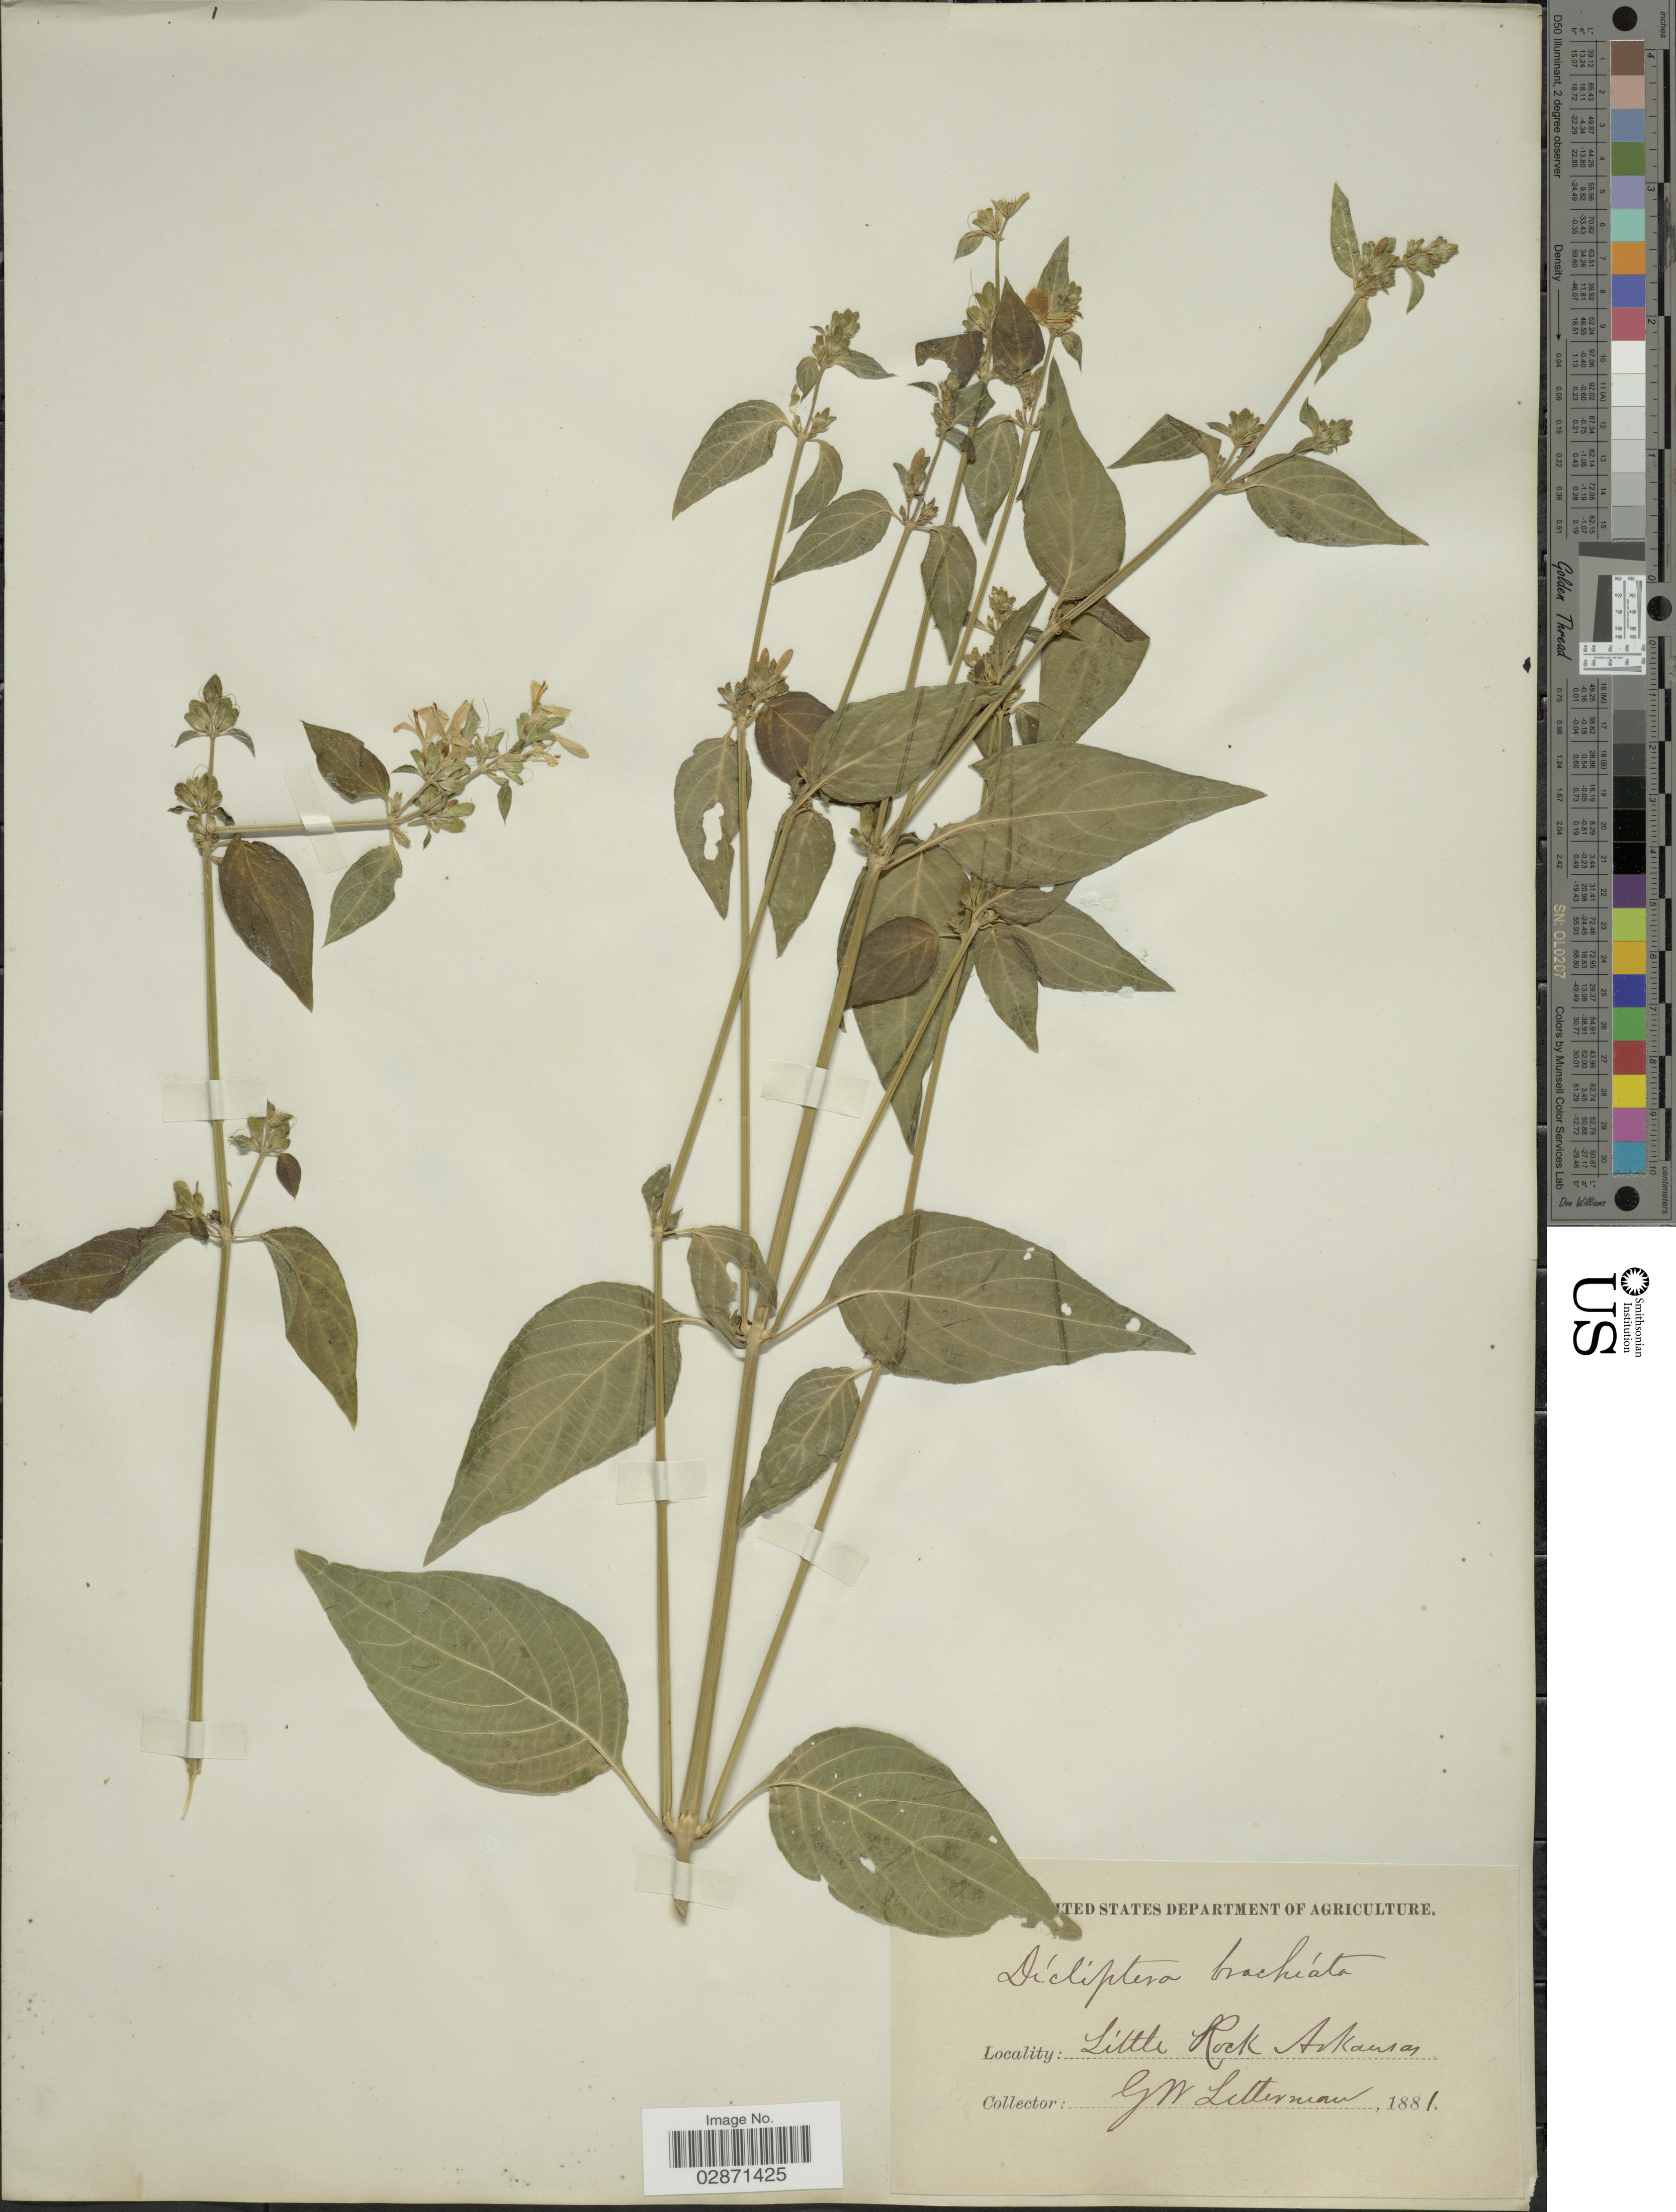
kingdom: Plantae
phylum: Tracheophyta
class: Magnoliopsida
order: Lamiales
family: Acanthaceae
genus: Dicliptera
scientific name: Dicliptera brachiata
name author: (Pursh) Spreng.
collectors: G. W. Letterman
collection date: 1881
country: United States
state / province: Arkansas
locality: Little Rock.